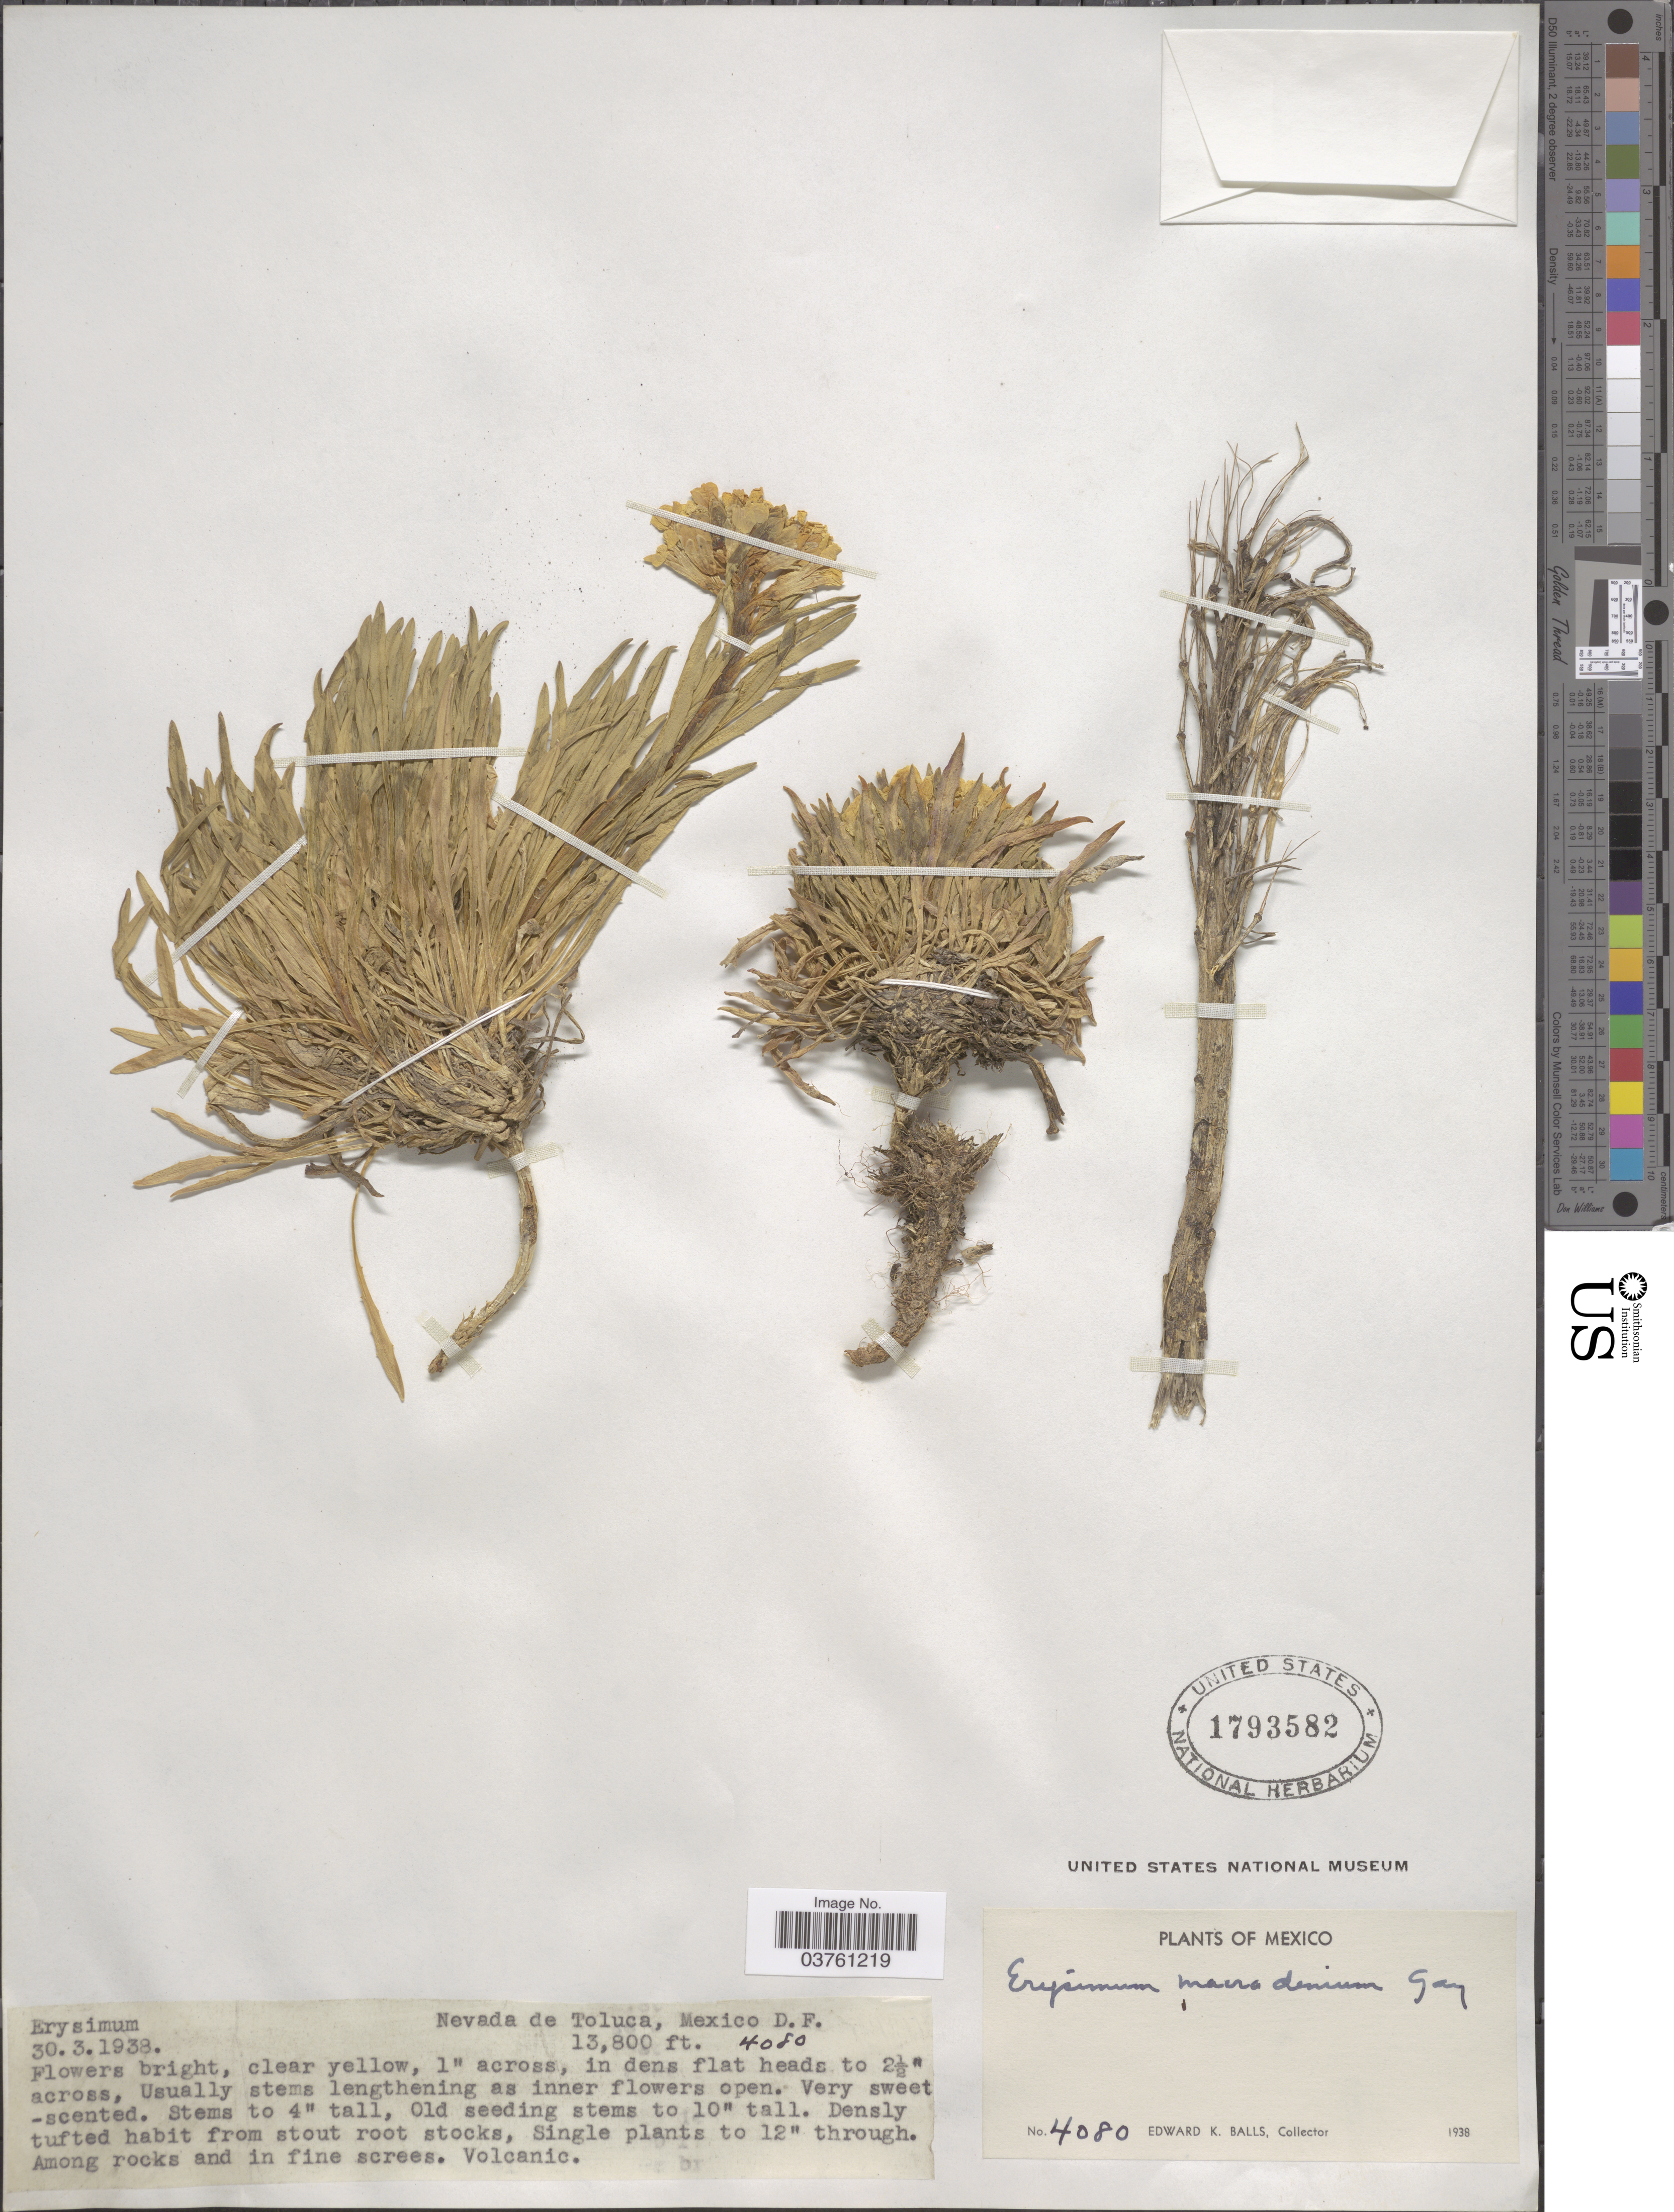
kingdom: Plantae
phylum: Tracheophyta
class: Magnoliopsida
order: Brassicales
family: Brassicaceae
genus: Erysimum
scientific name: Erysimum macradenium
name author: J. Gay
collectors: E. K. Balls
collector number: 4080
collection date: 1938-03-30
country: Mexico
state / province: Distrito Federal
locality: Nevada de Toluca.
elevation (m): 4206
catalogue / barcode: US 1793582